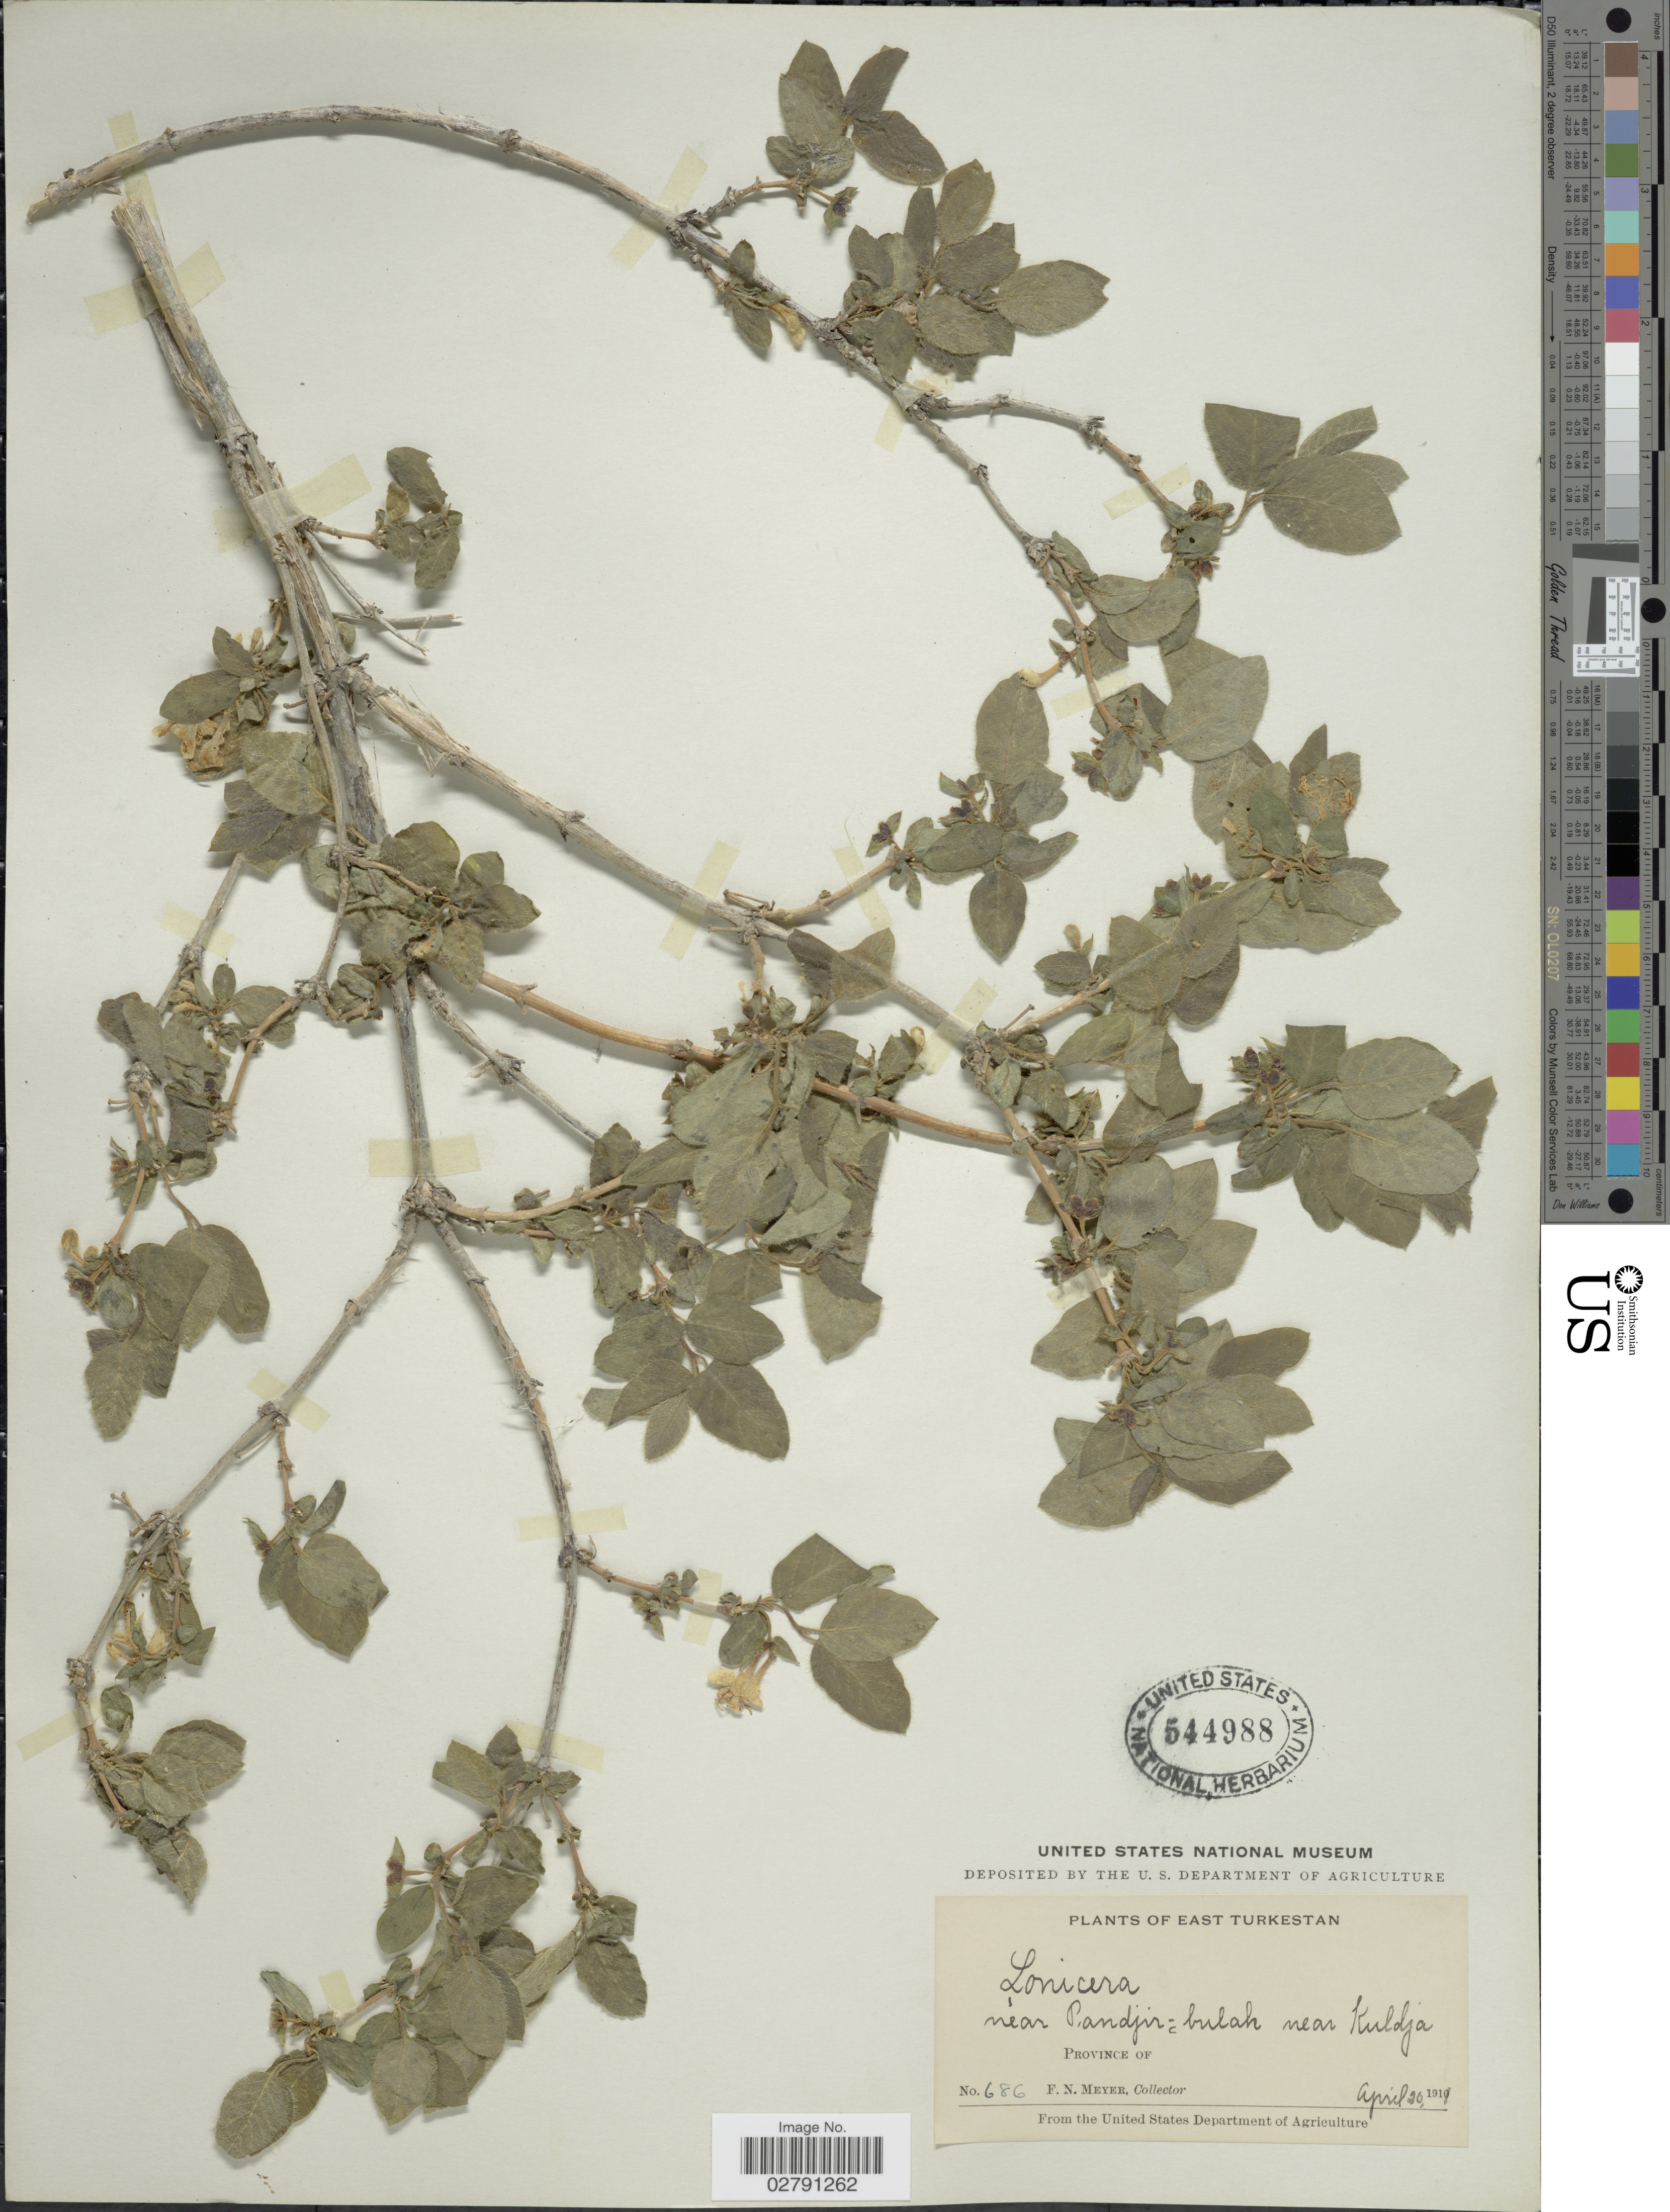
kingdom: Plantae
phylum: Tracheophyta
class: Magnoliopsida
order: Dipsacales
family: Caprifoliaceae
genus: Lonicera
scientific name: Lonicera sp.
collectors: F. N. Meyer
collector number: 686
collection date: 1911-04-20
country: China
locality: Near Pandjir- bulak near Kuldja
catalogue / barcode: US 544988